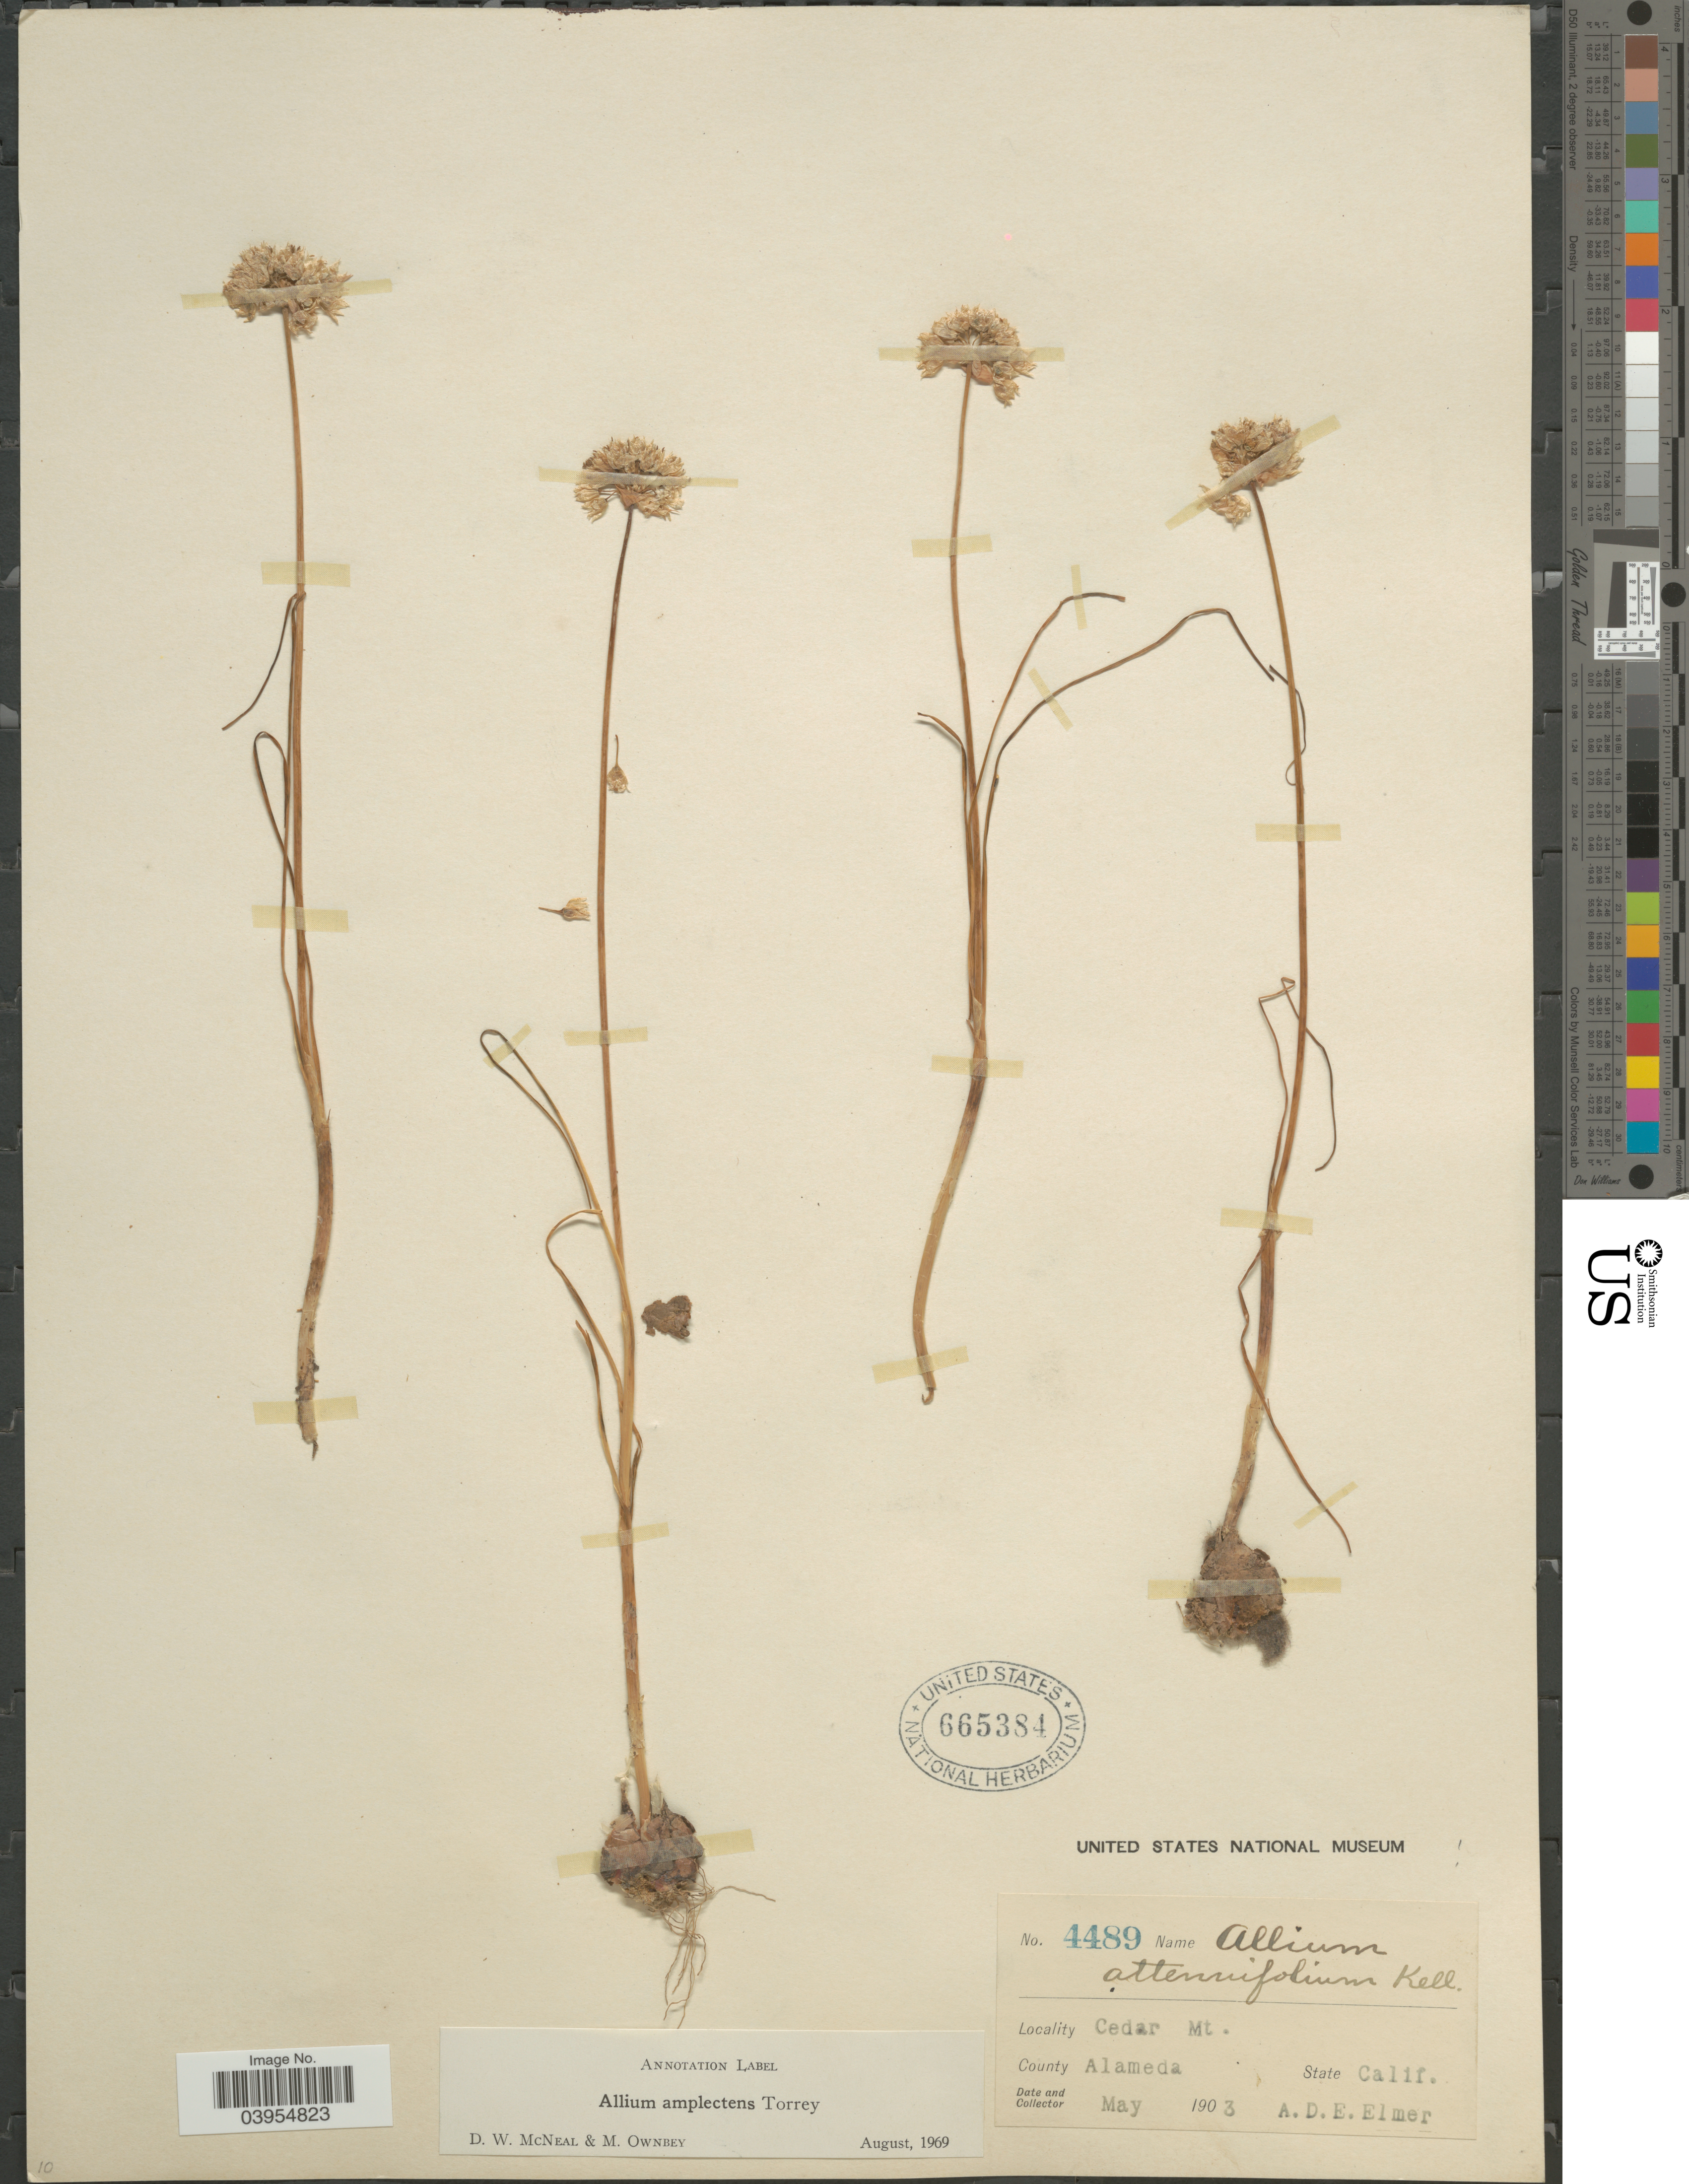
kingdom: Plantae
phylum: Tracheophyta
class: Liliopsida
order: Asparagales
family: Amaryllidaceae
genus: Allium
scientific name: Allium amplectens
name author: Torr.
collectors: A. D. E. Elmer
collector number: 4489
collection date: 1903-05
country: United States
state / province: California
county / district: Alameda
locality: Cedar Mt. County Alameda.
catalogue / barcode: US 665384